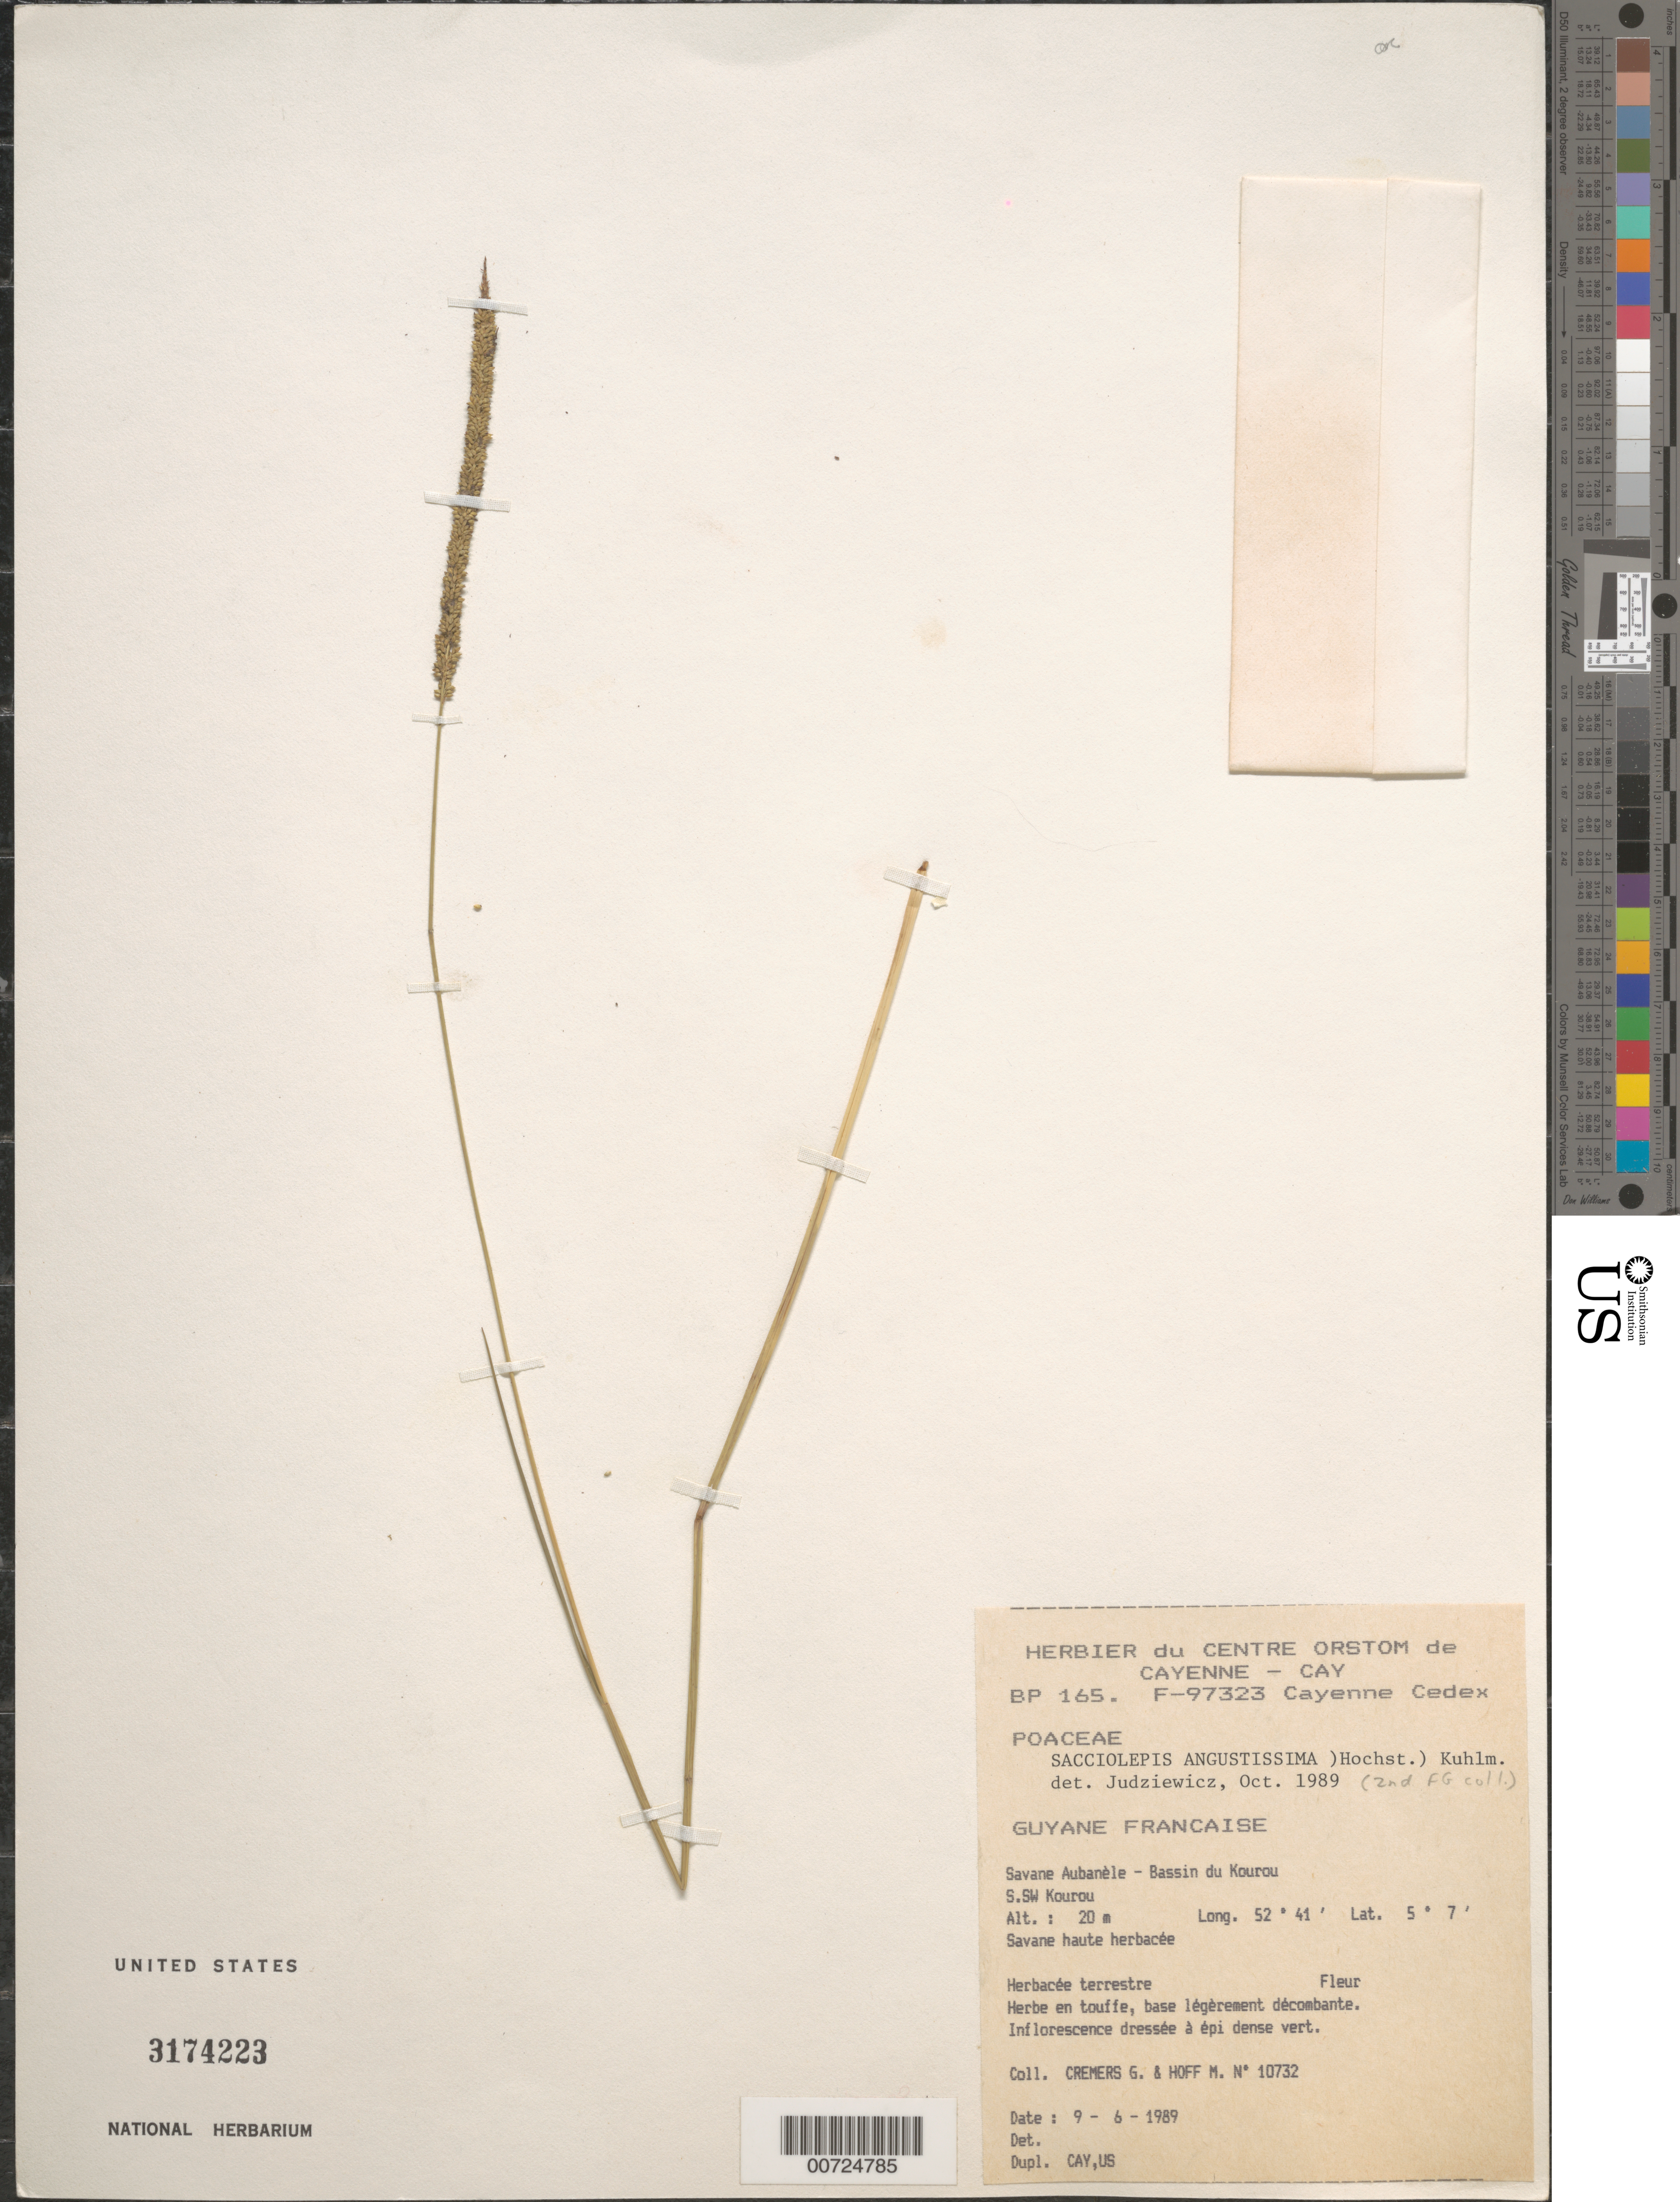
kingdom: Plantae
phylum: Tracheophyta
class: Liliopsida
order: Poales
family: Poaceae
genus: Sacciolepis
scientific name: Sacciolepis angustissima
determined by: Judziewicz, E. J.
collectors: G. Cremers & M. Hoff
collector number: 10732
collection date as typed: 9-Jun-89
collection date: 1989-06-09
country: French Guiana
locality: Savane Aubanèle, Bassin du Kourou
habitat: Herbaceous high savanna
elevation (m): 20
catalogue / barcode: US 3174223